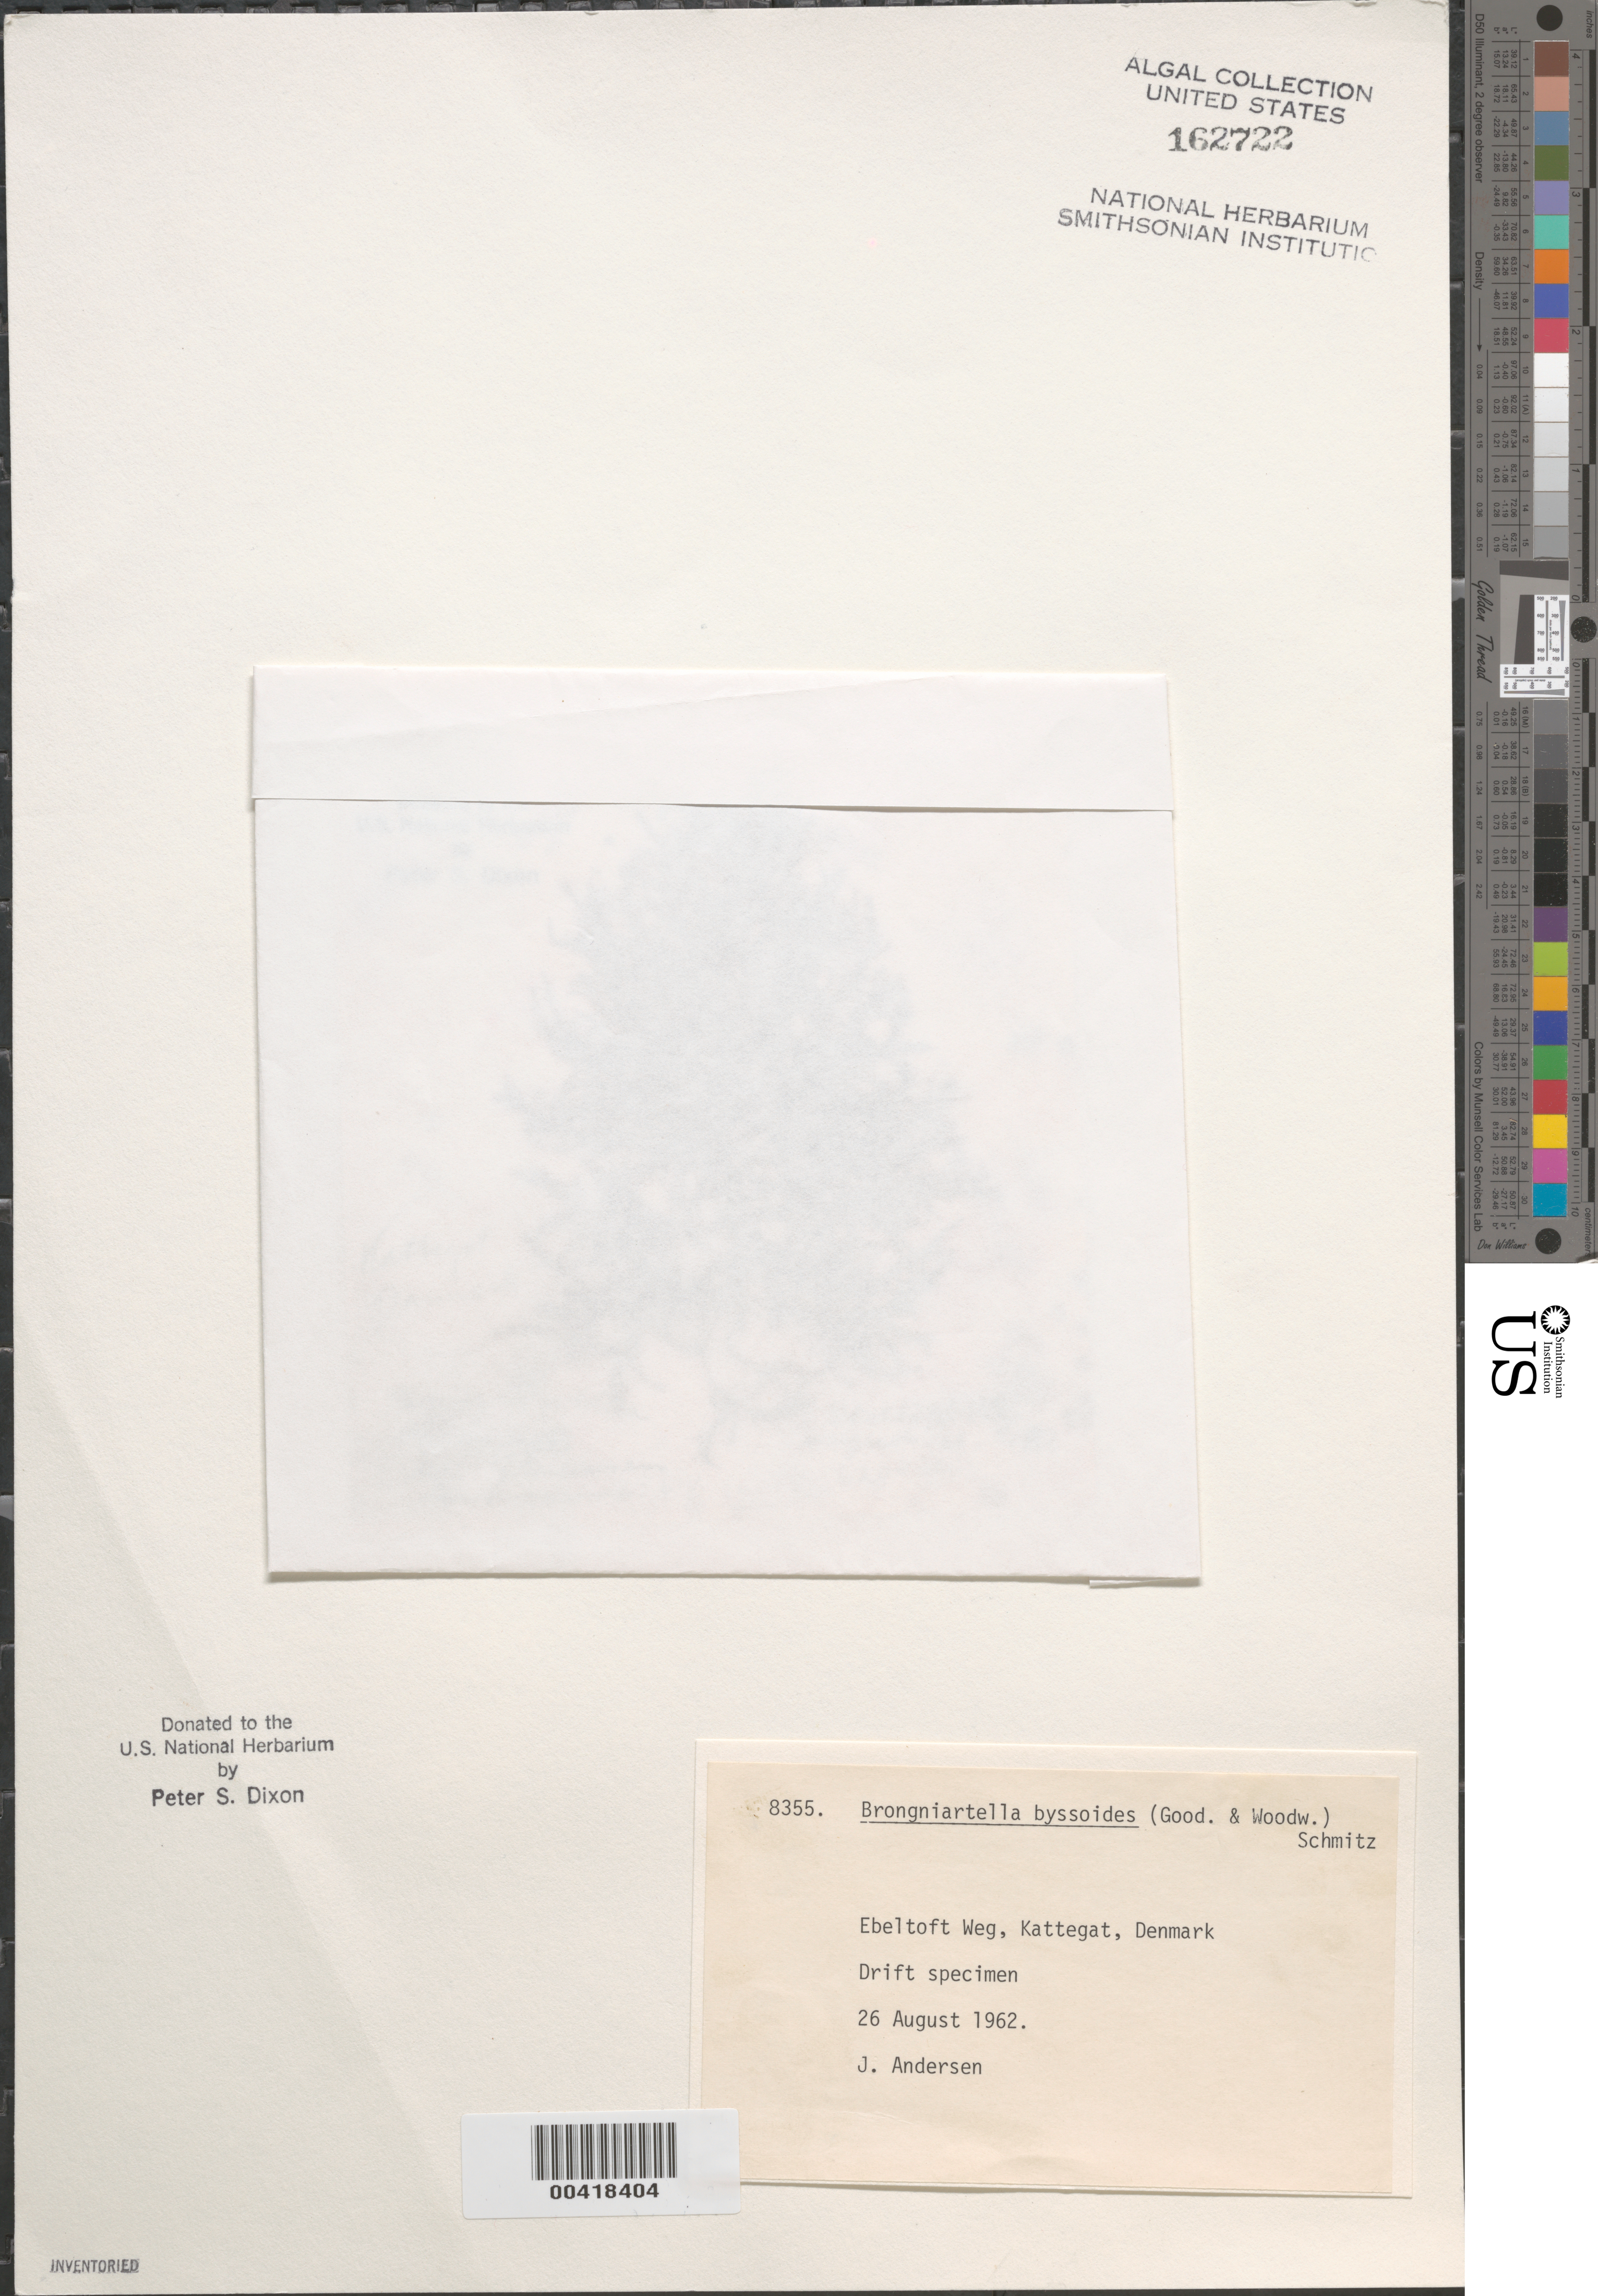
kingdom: Plantae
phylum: Rhodophyta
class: Florideophyceae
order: Ceramiales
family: Rhodomelaceae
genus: Brongniartella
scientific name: Brongniartella byssoides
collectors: J. Andersen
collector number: PSD 8355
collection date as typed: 26 Aug 1962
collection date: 1962-08-26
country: Denmark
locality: Ebeltoft weg, Kattegat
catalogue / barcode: US 162722